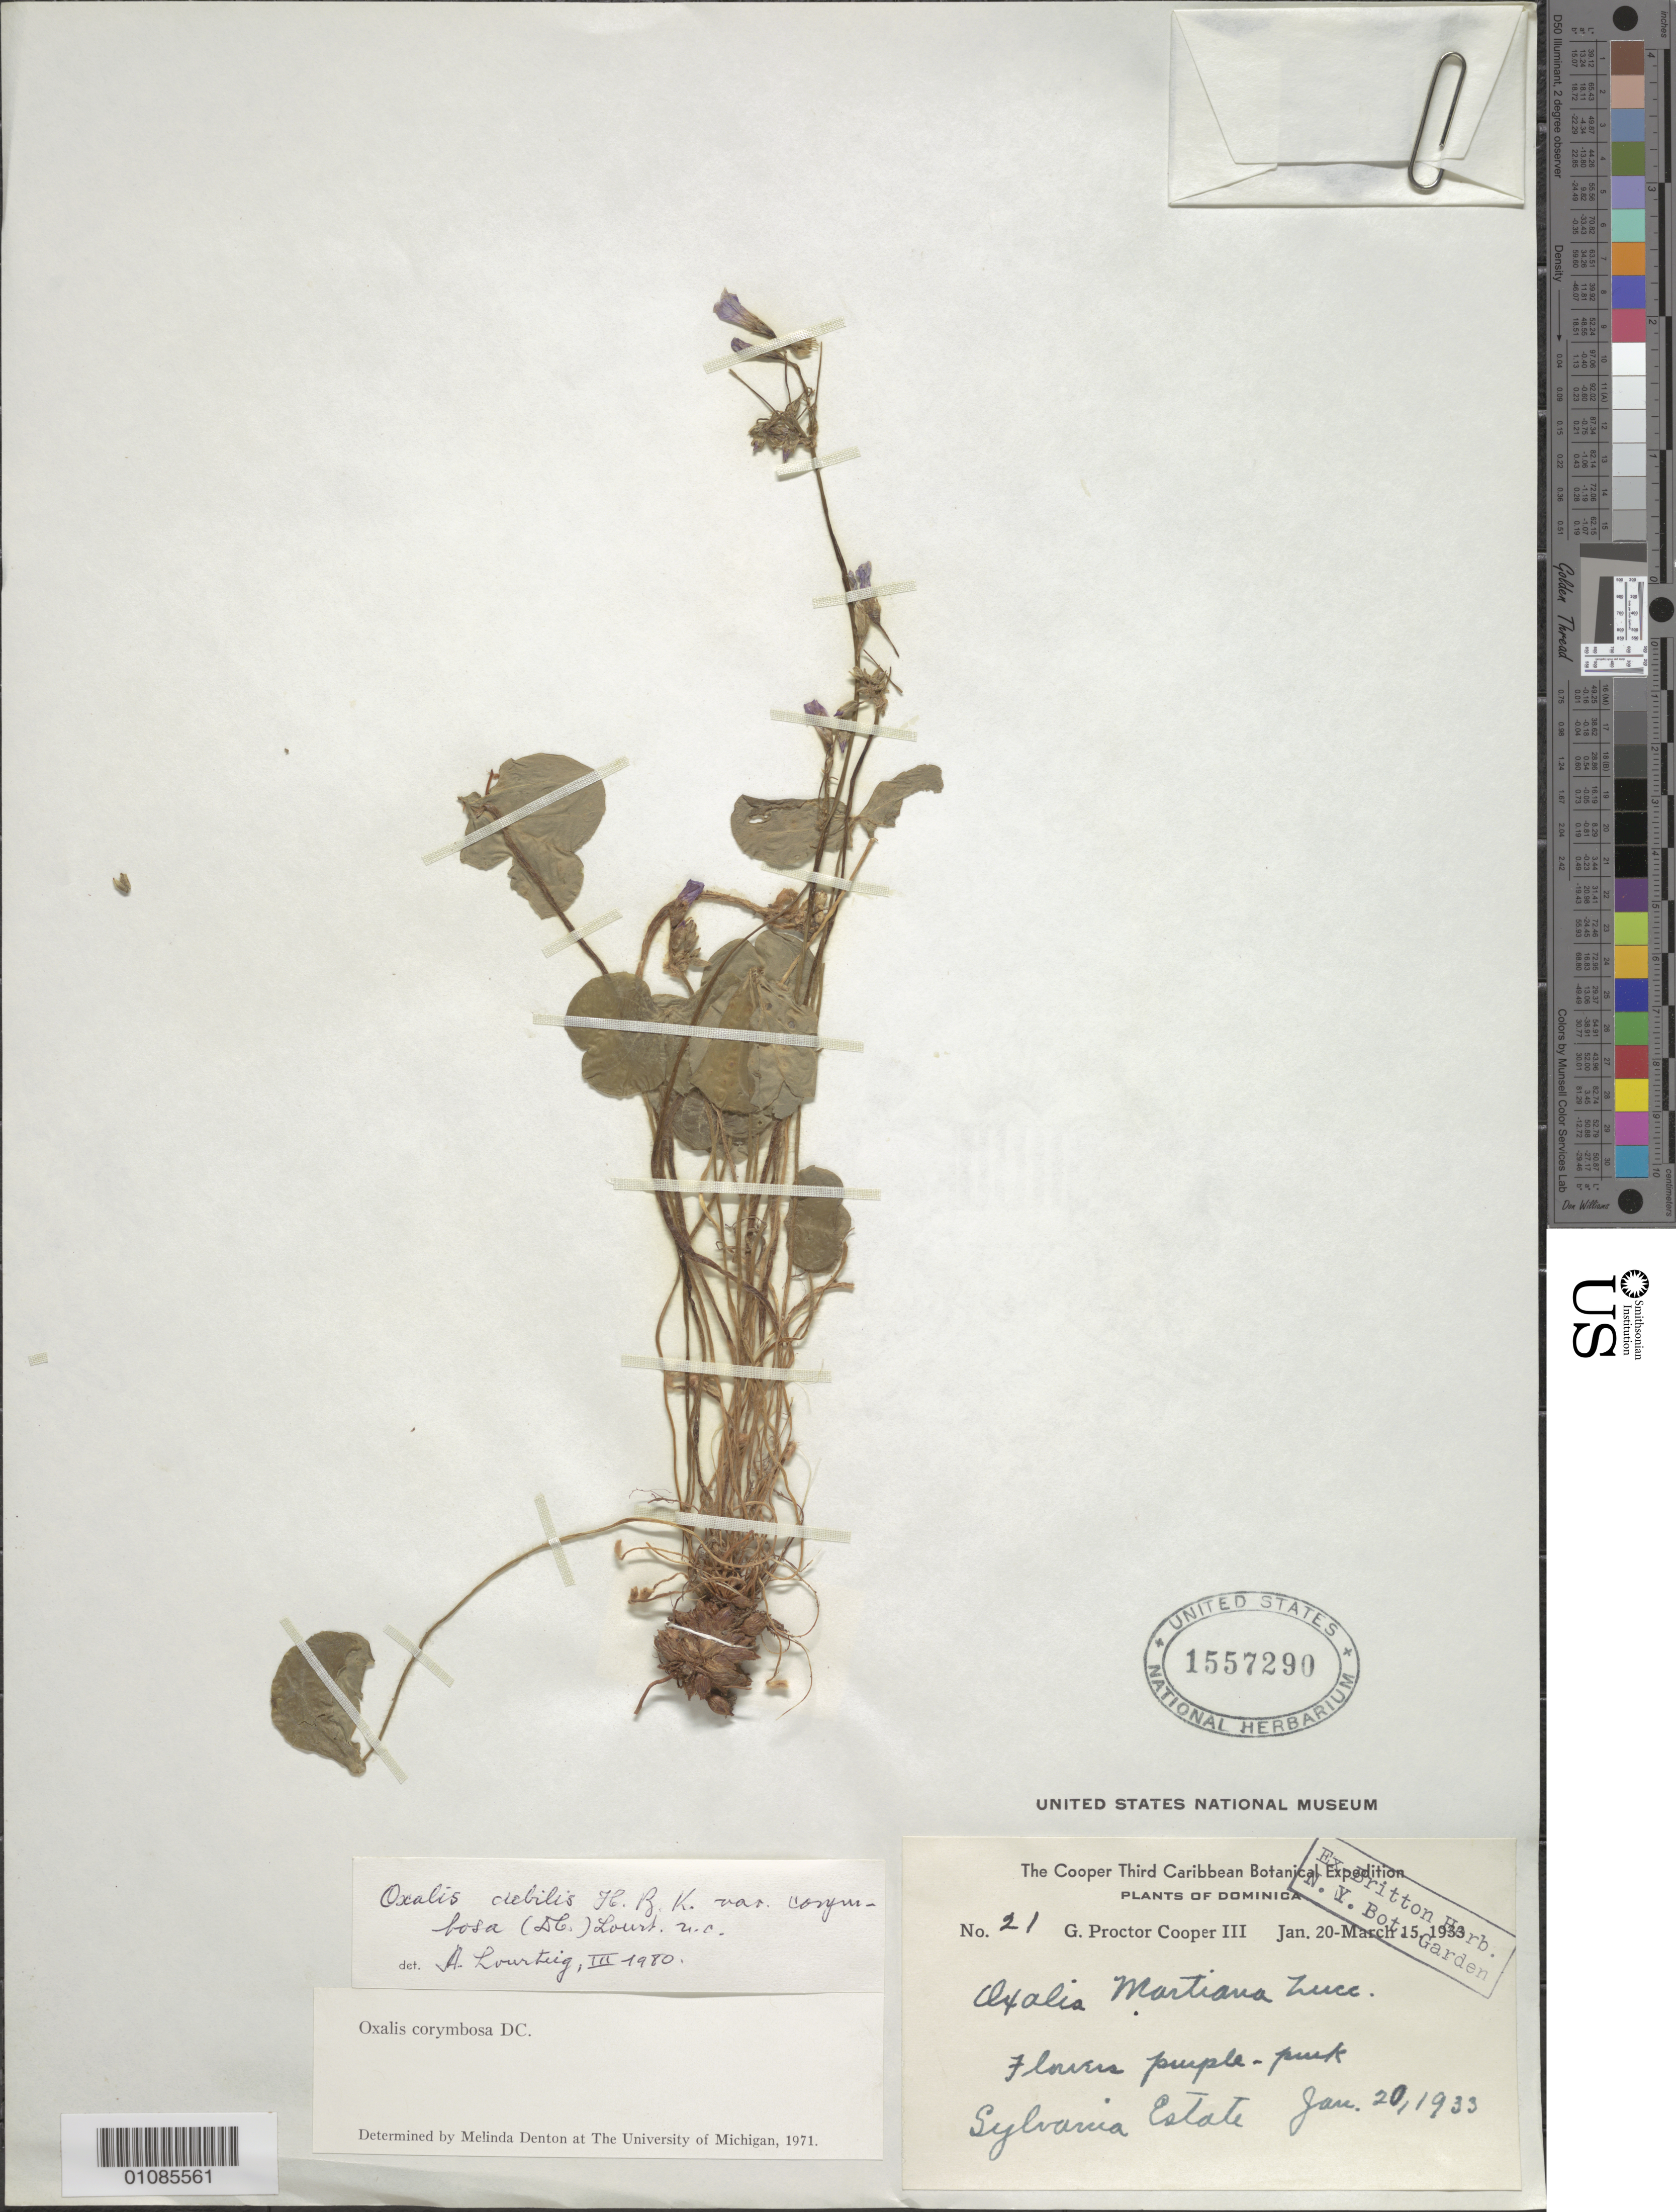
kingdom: Plantae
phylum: Tracheophyta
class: Magnoliopsida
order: Oxalidales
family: Oxalidaceae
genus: Oxalis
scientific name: Oxalis debilis var. corymbosa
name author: (DC.) Lourteig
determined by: Lourteig, A.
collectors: G. Cooper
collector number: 21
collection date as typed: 20 Jan 1933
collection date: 1933-01-20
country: Dominica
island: Dominica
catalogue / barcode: US 1557290